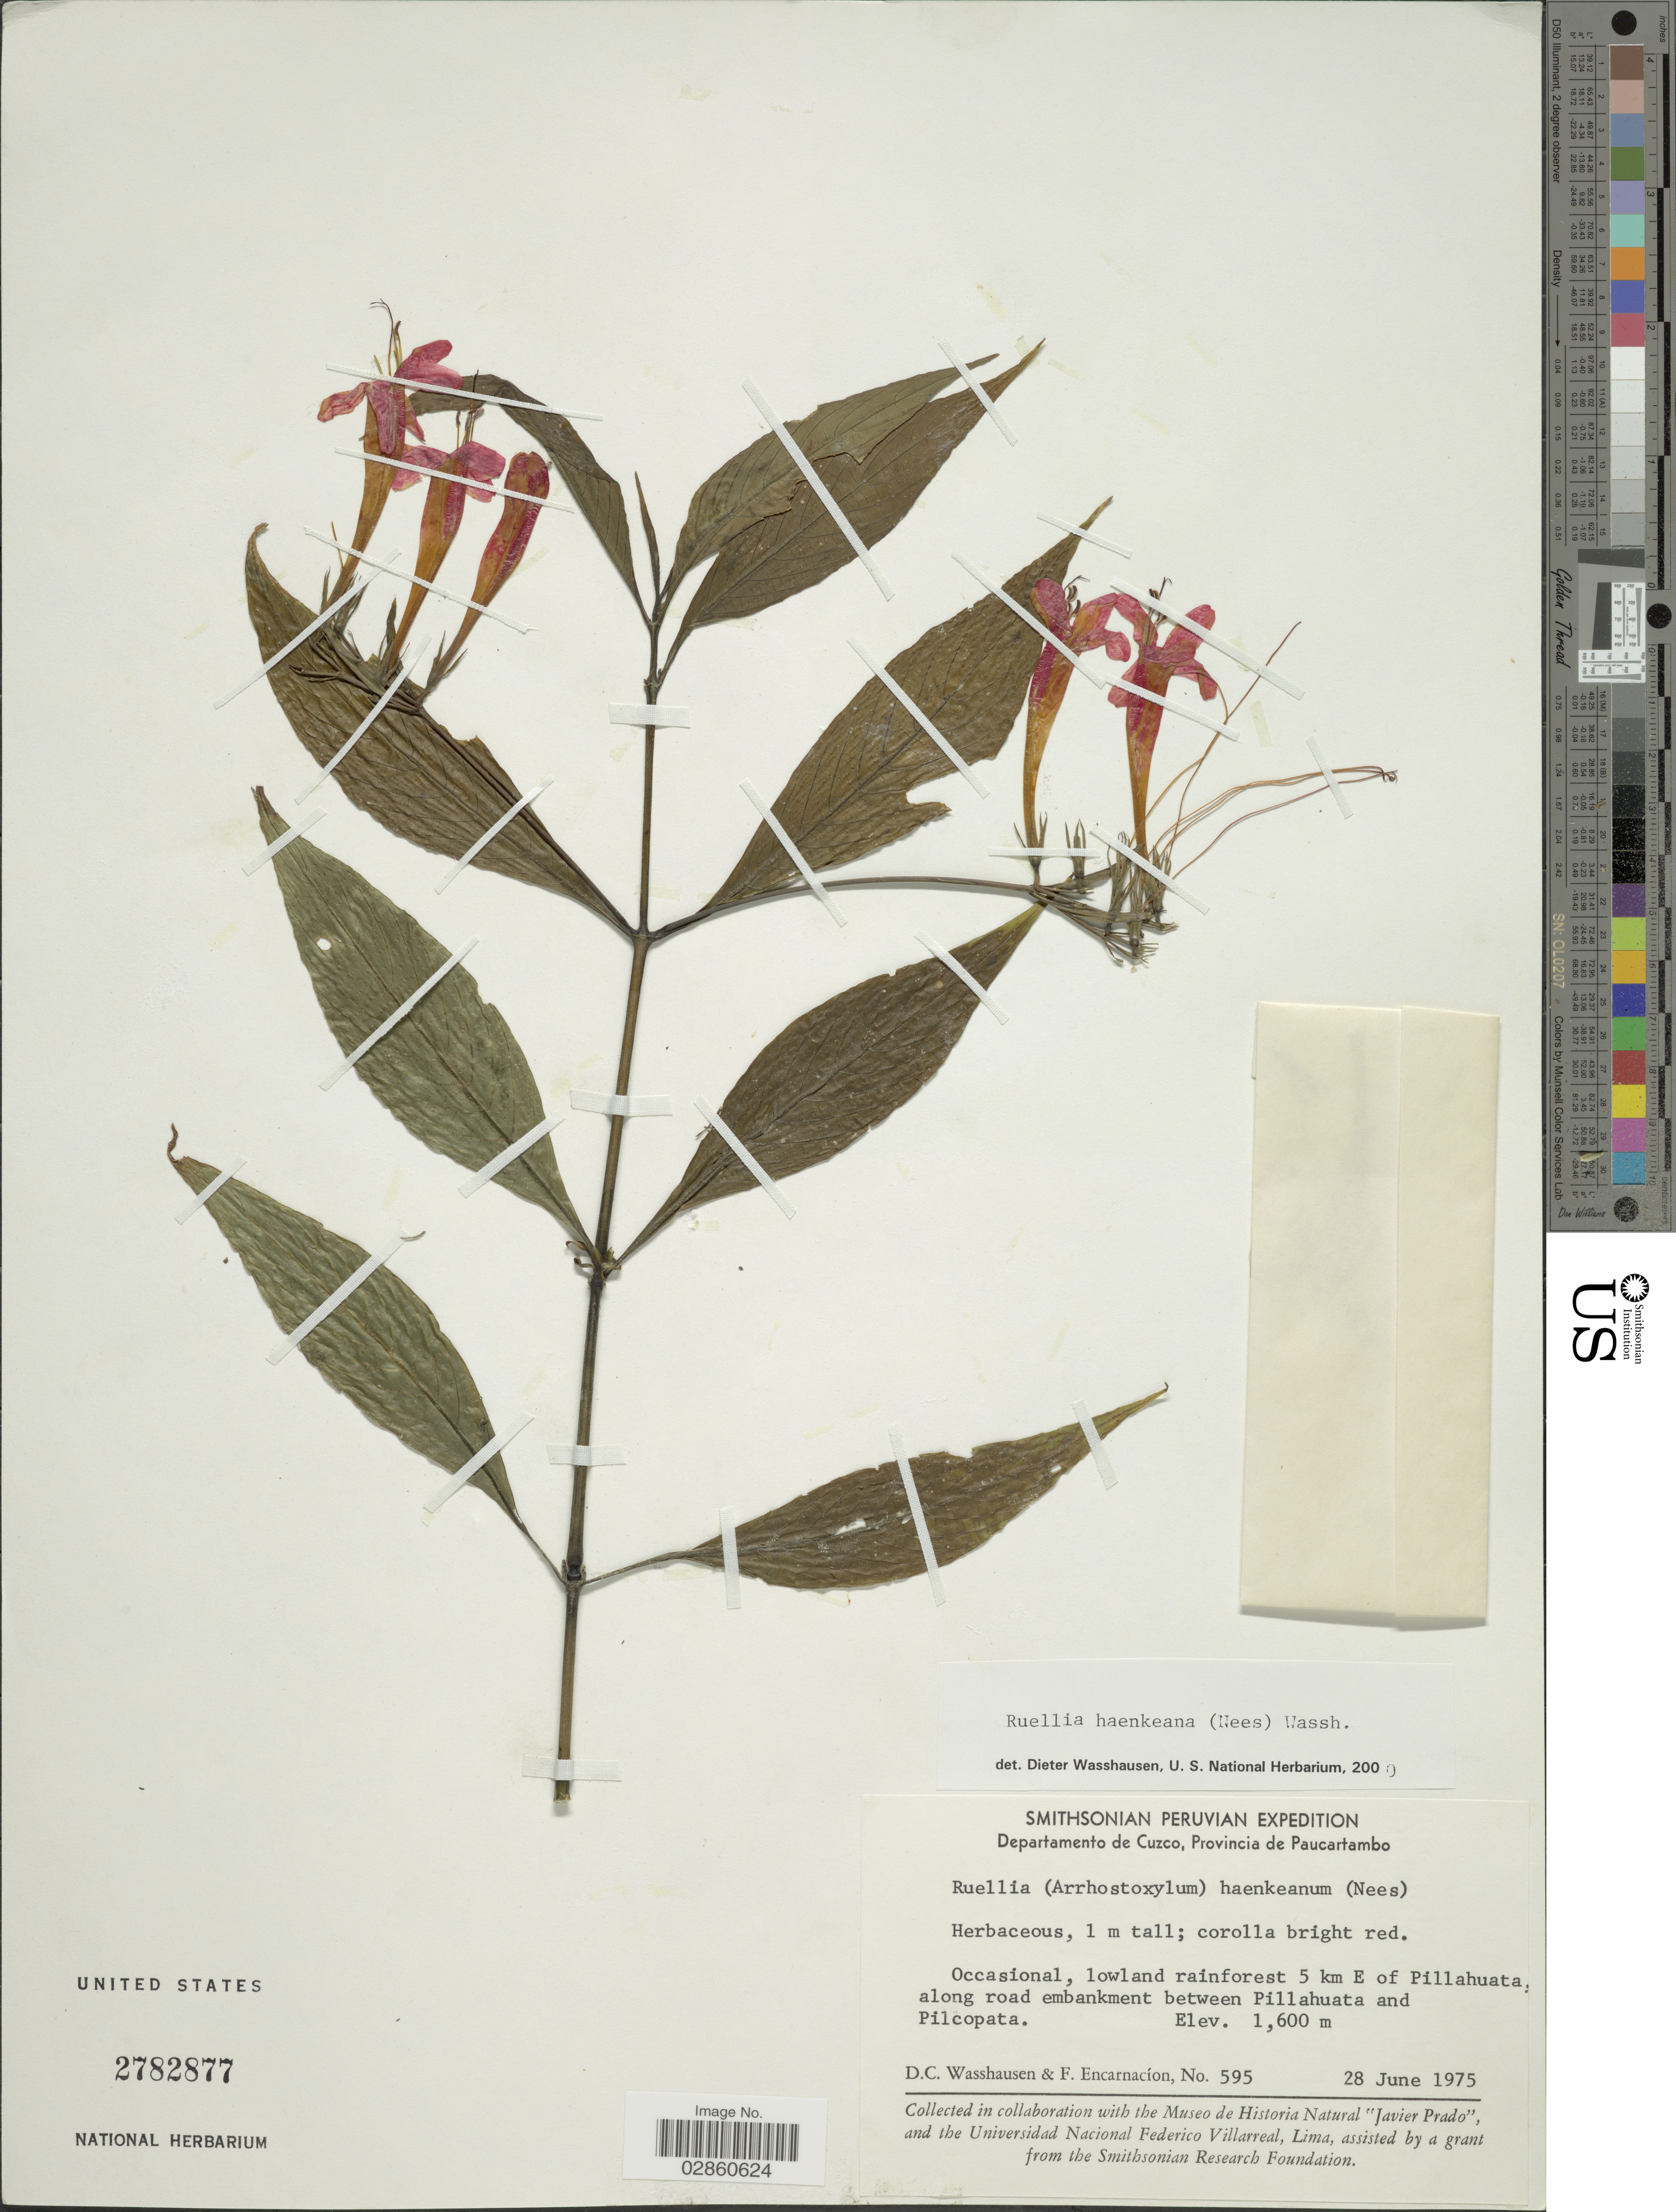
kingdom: Plantae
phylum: Tracheophyta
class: Magnoliopsida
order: Lamiales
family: Acanthaceae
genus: Ruellia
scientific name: Ruellia haenkeana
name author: (Nees) Wassh.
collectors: D. C. Wasshausen & F. Encarnación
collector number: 595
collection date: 1975-06-28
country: Peru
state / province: Cusco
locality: Departamento de Cuzco, Provincia de Paucartambo. Occasional, lowland rainforest 5 km E of Pillahuata, along road embankment between Pillahuata and Pilcopata.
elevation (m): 1600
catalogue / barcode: US 2782877